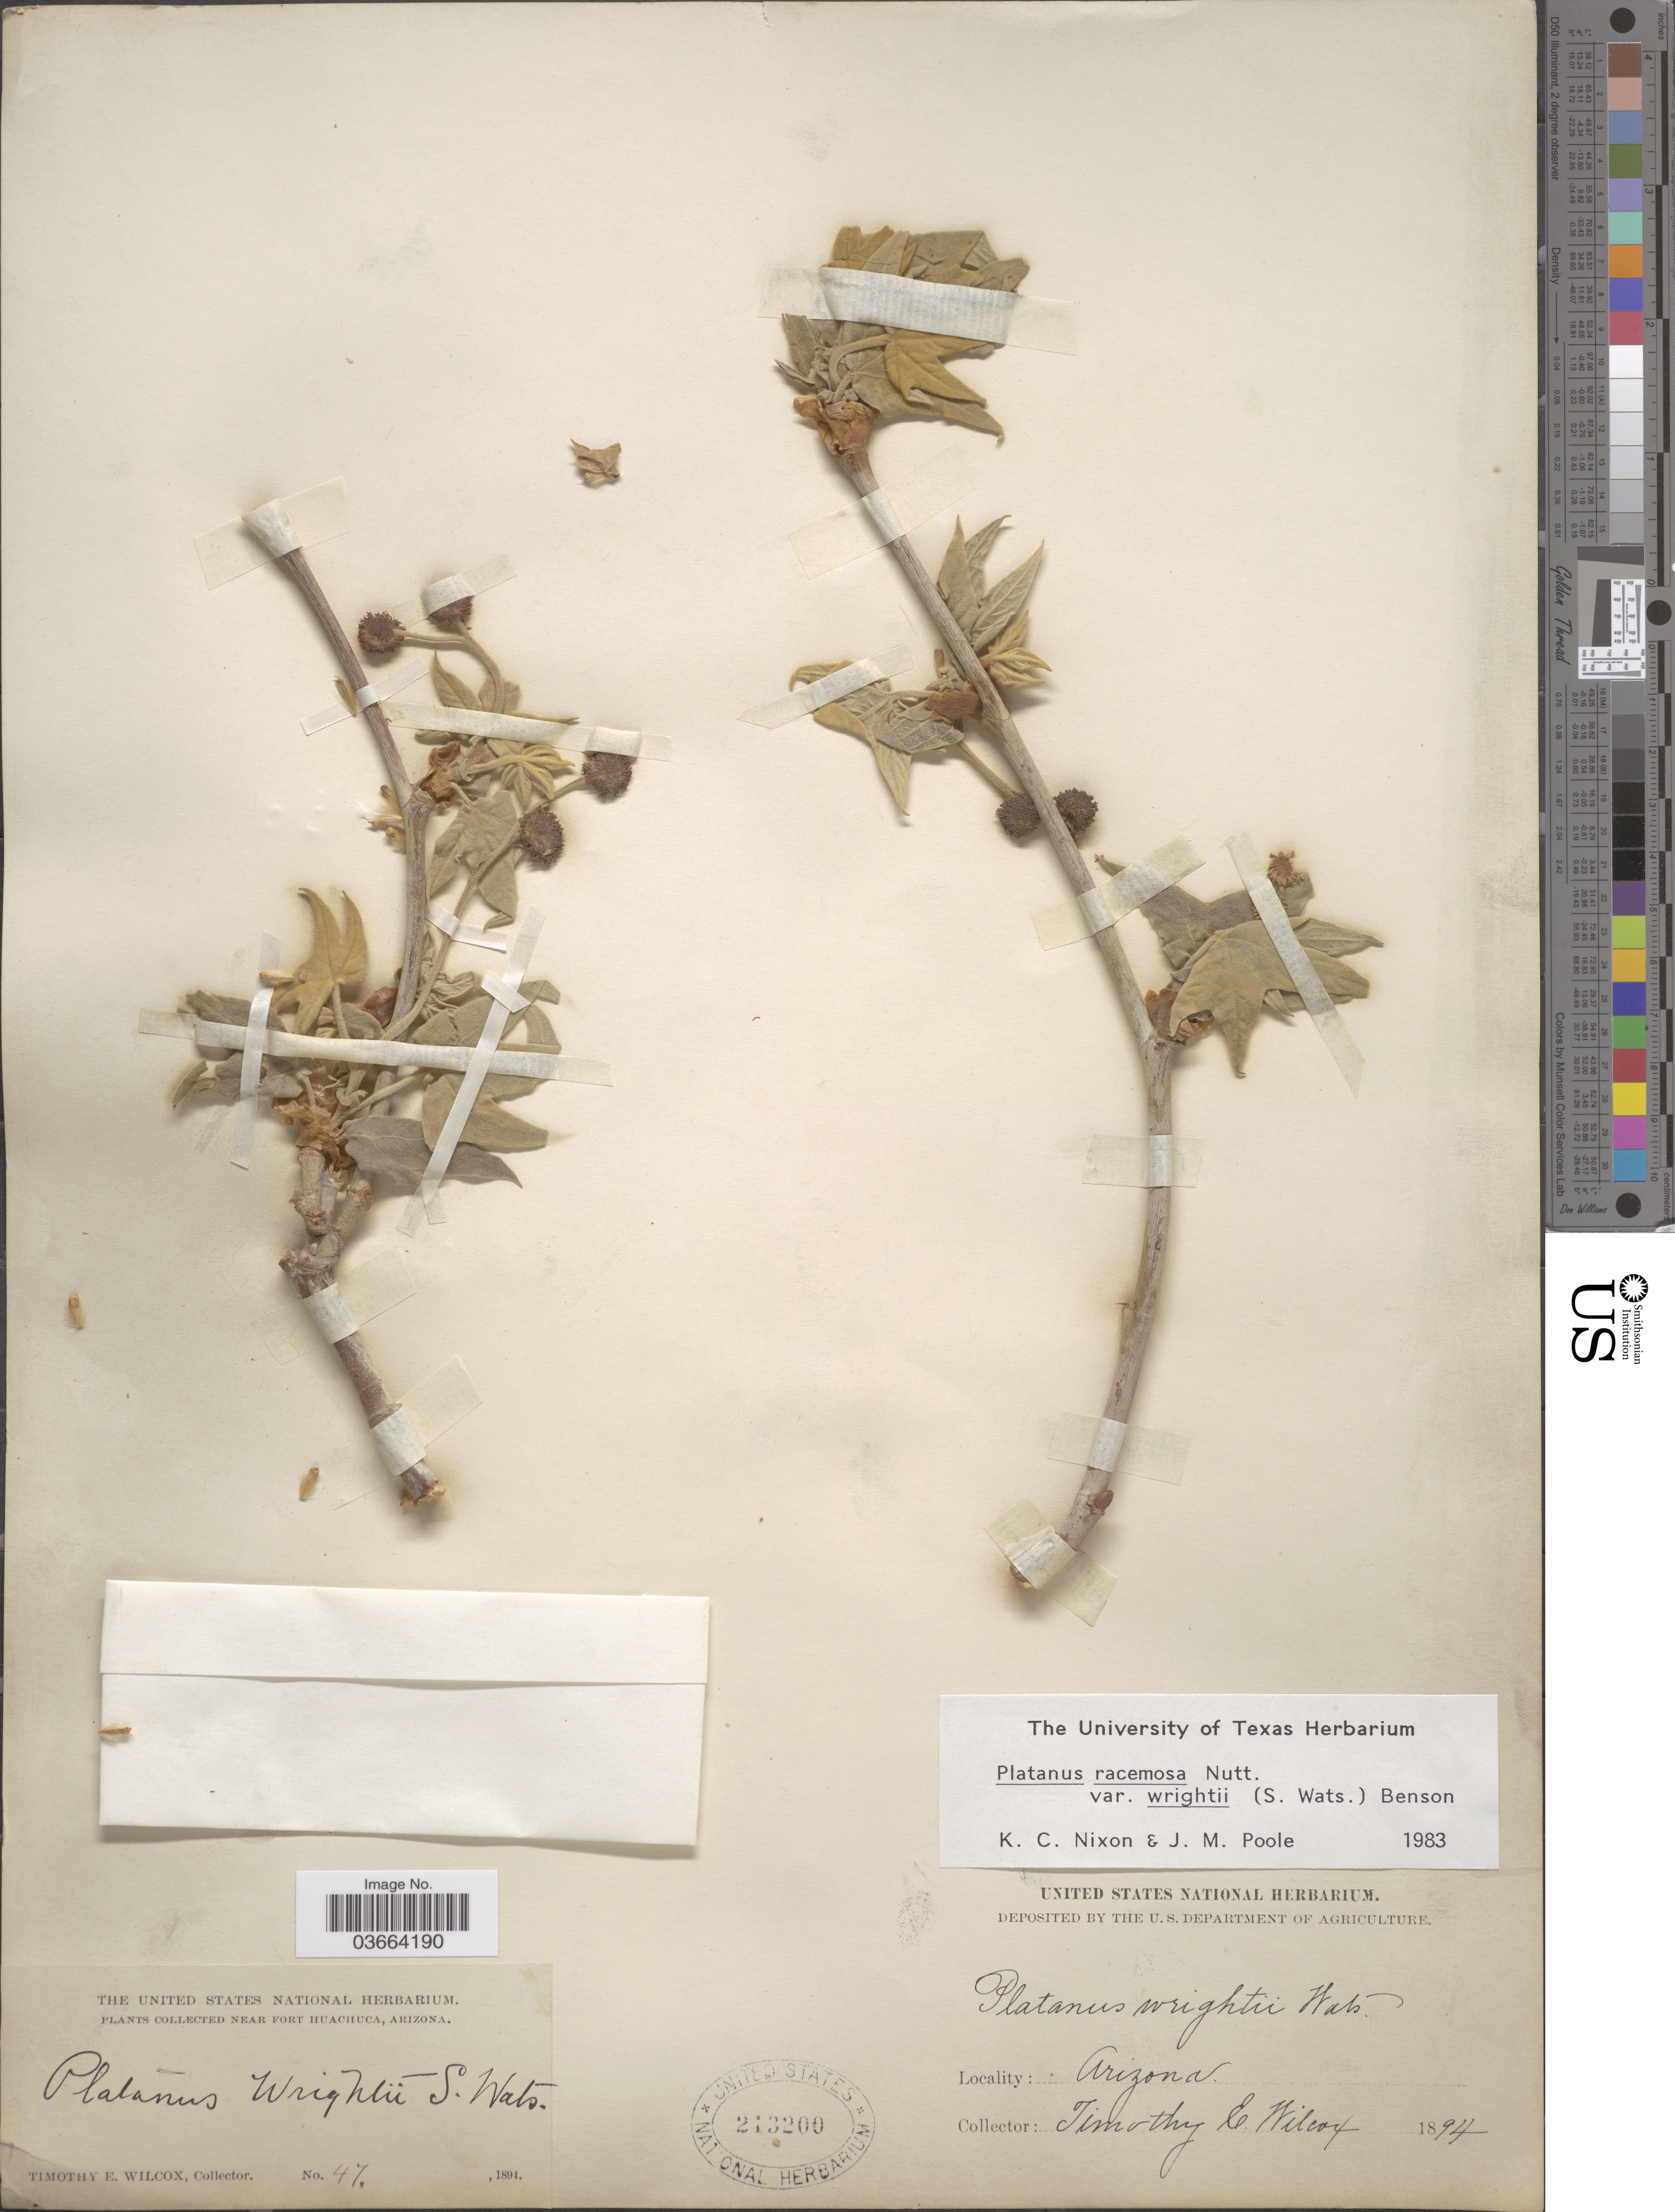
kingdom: Plantae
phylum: Tracheophyta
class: Magnoliopsida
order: Proteales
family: Platanaceae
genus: Platanus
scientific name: Platanus racemosa var. wrightii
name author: (S. Watson) L.D. Benson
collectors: T. E. Wilcox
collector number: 47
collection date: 1894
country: United States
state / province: Arizona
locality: Near Fort Huachuca.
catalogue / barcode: US 213200